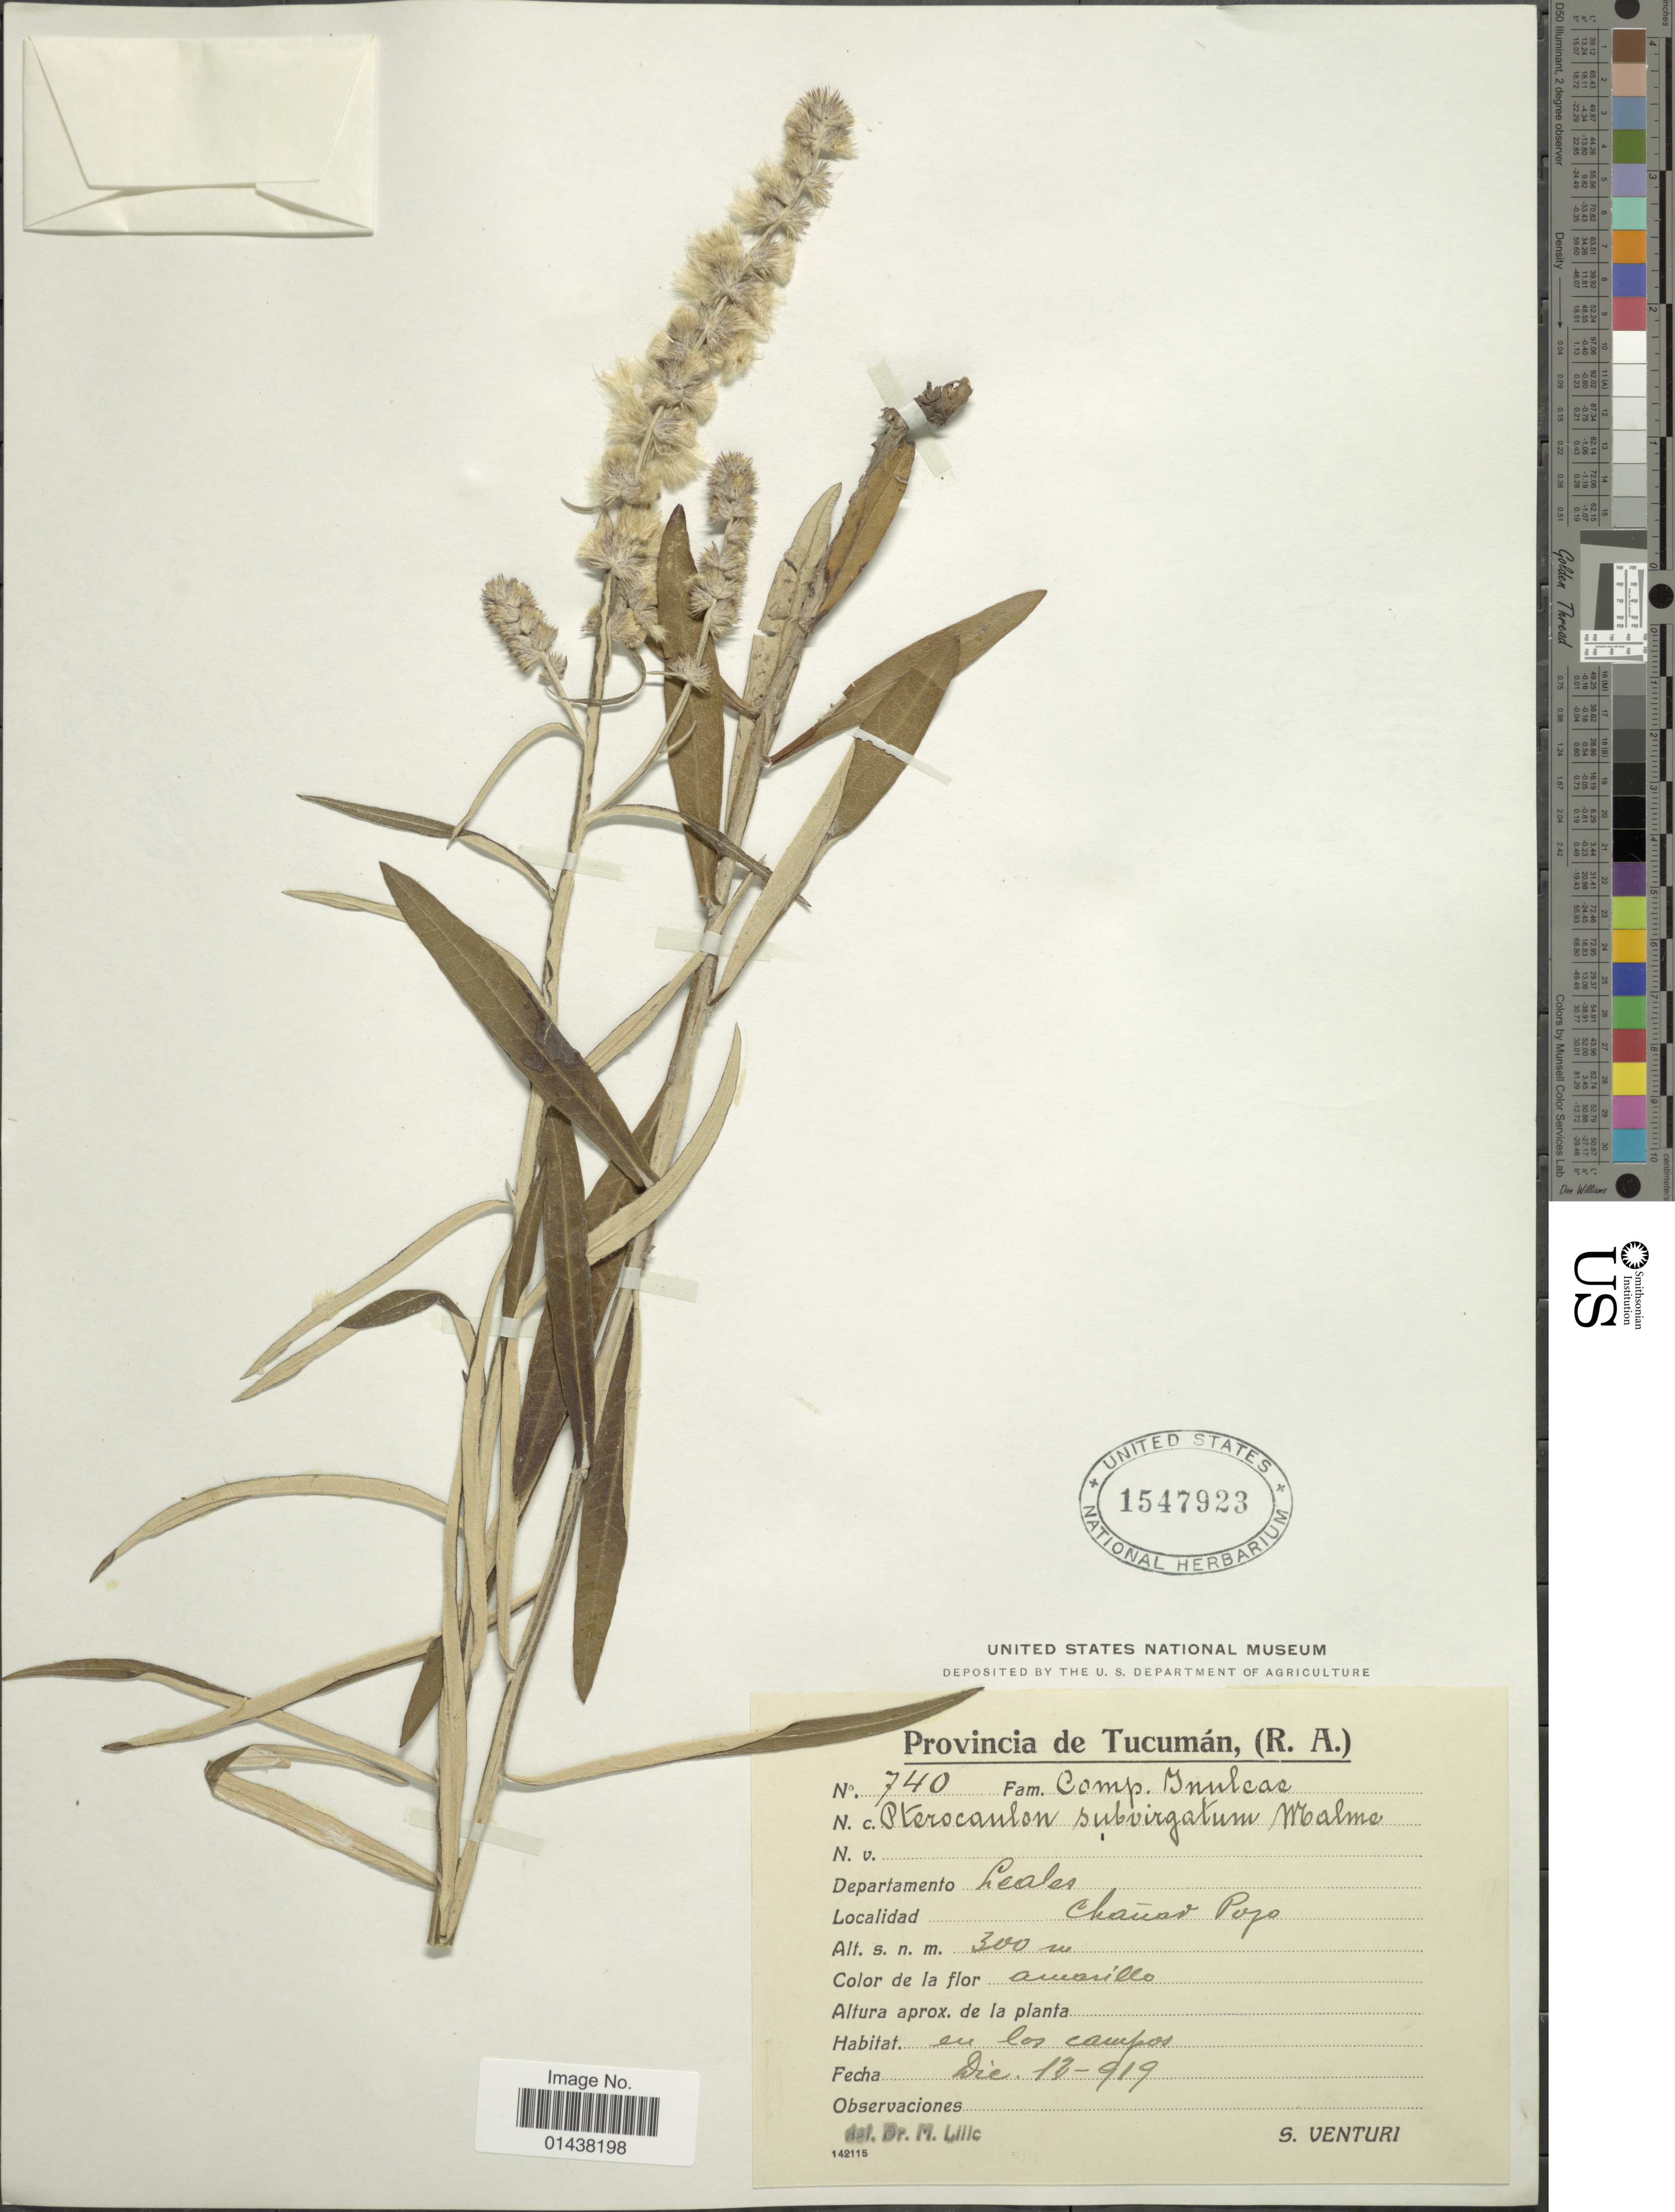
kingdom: Plantae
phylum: Tracheophyta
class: Magnoliopsida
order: Asterales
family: Asteraceae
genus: Pterocaulon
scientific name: Pterocaulon subvirgatum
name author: Malme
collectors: S. Venturi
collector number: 740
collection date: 1919-12-13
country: Argentina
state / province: Tucumán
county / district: Leales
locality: Chañar Pozo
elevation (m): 300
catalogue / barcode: US 1547923